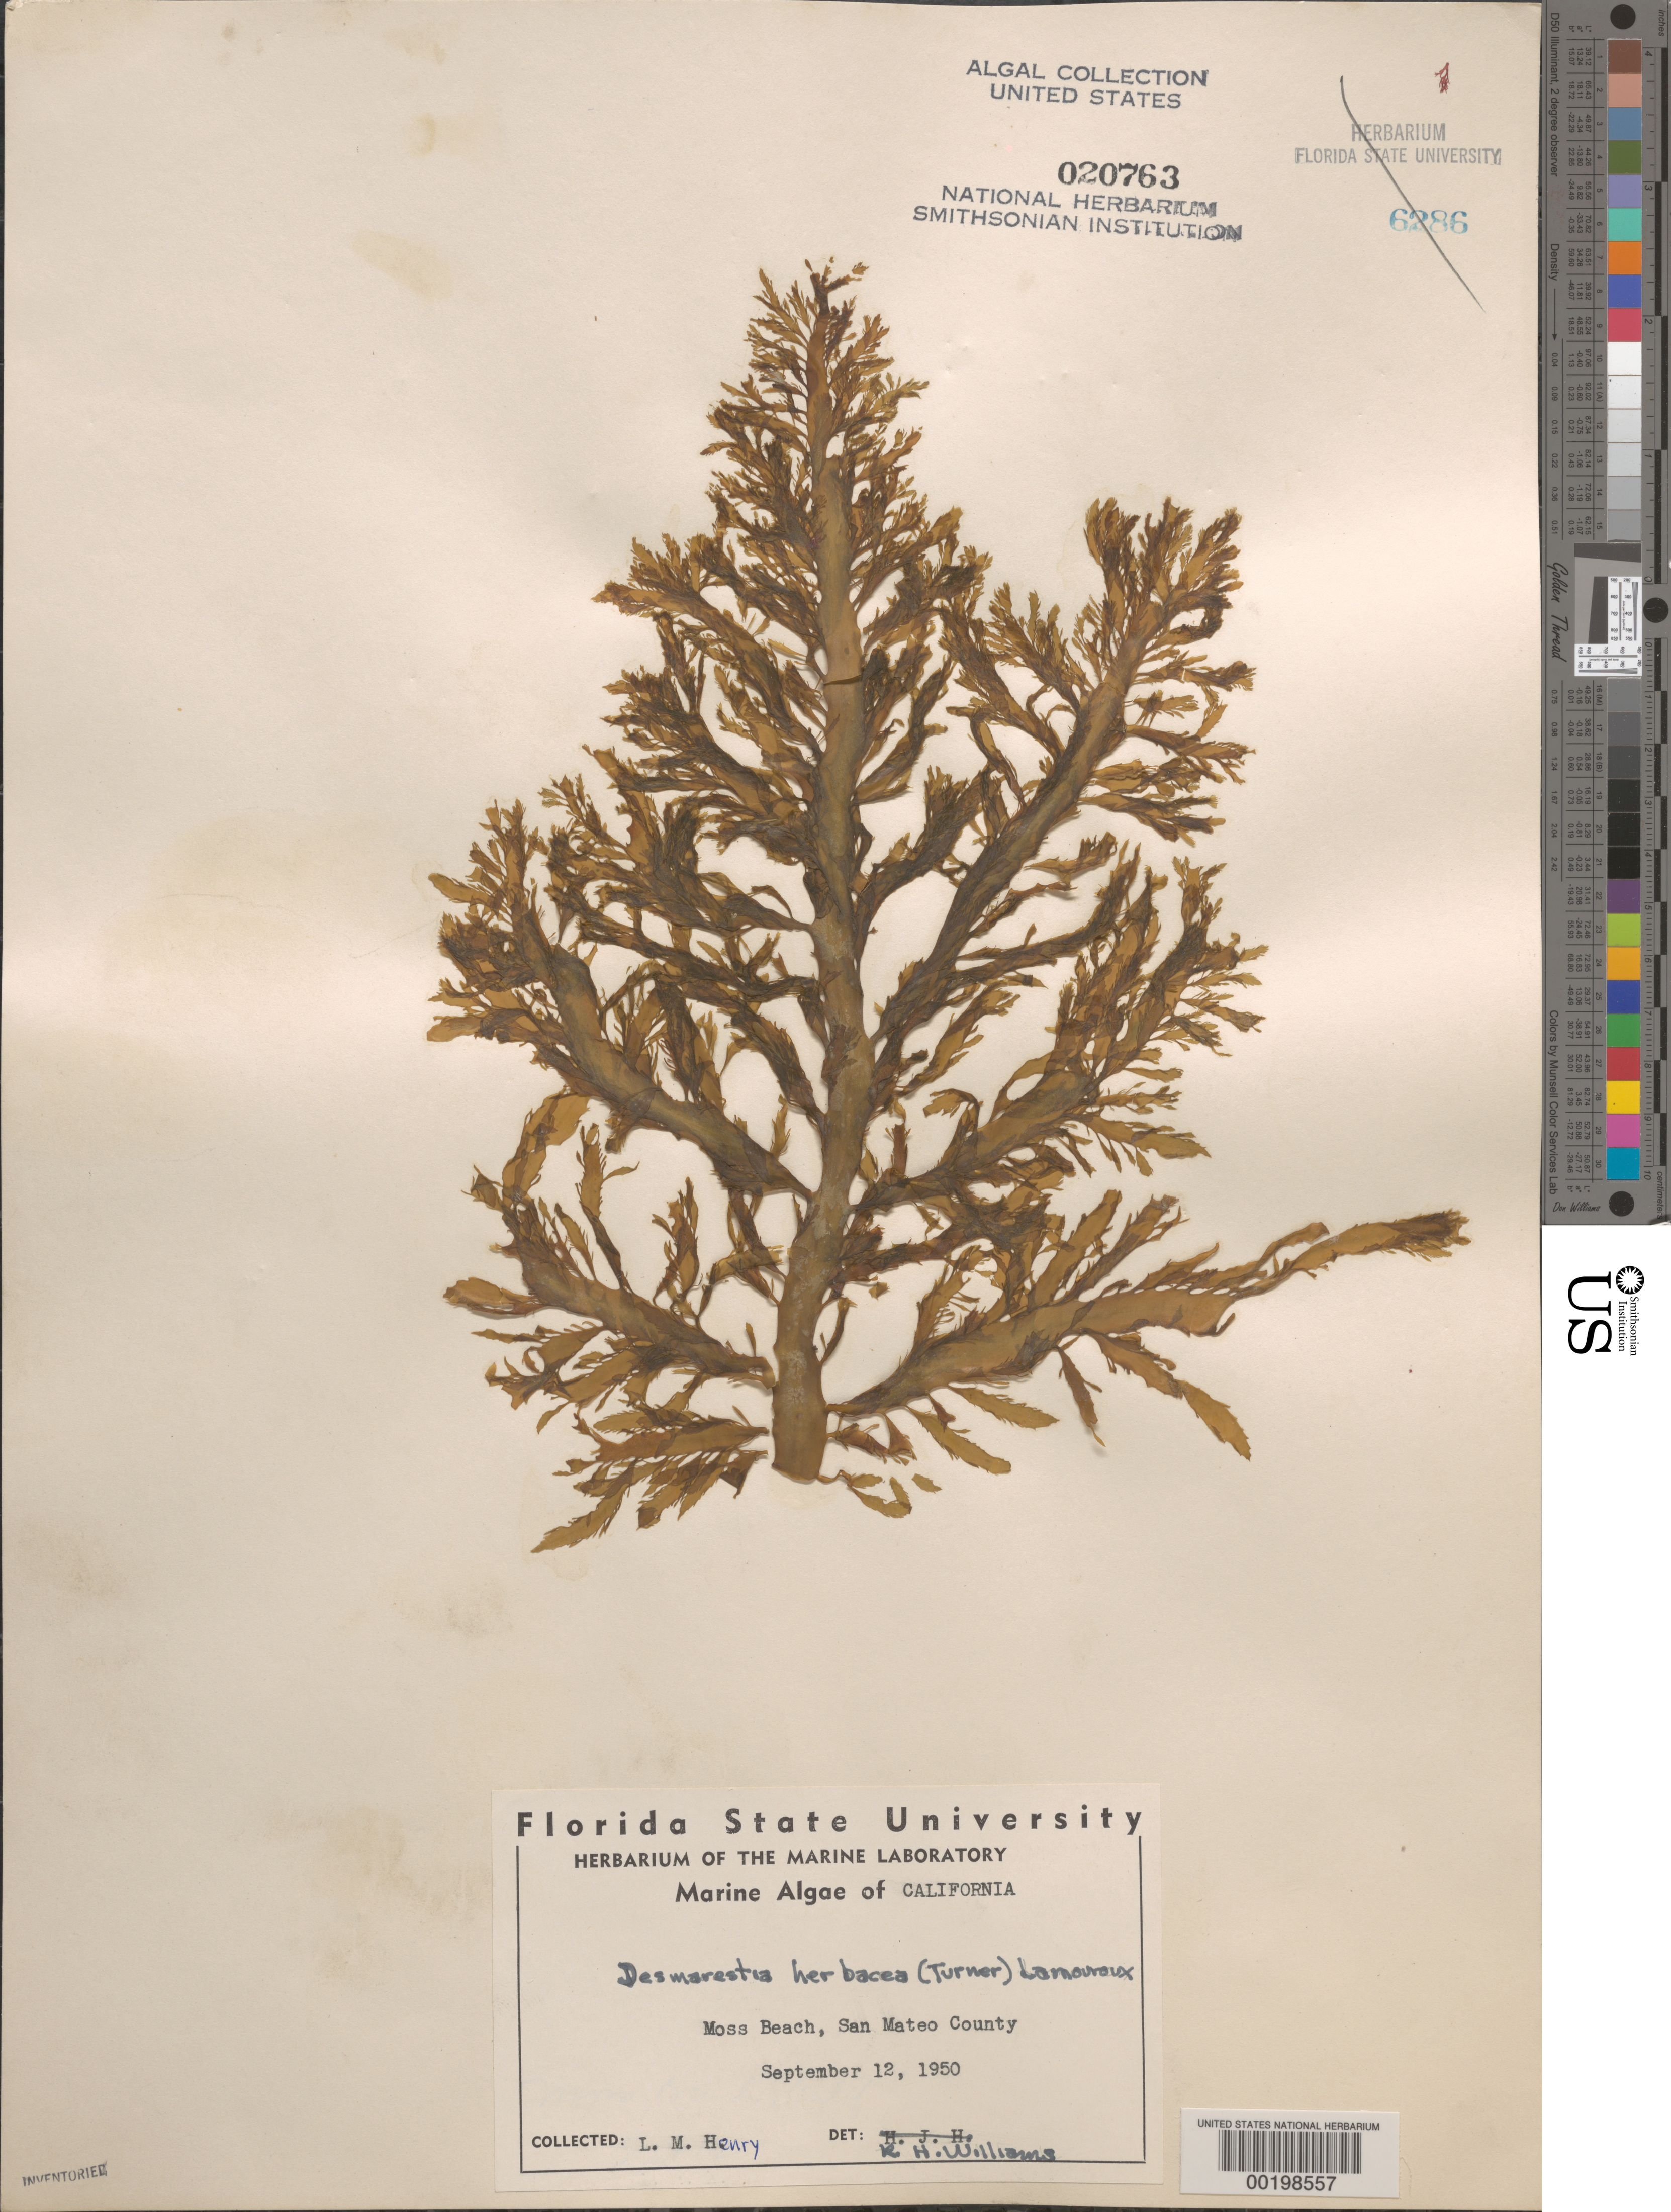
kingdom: Chromista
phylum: Ochrophyta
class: Phaeophyceae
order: Desmarestiales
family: Desmarestiaceae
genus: Desmarestia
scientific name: Desmarestia herbacea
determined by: Williams, R. H.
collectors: L. Henry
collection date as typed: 12 Sep 1950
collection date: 1950-09-12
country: United States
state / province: California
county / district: San Mateo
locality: Moss Beach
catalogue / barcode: US 20763